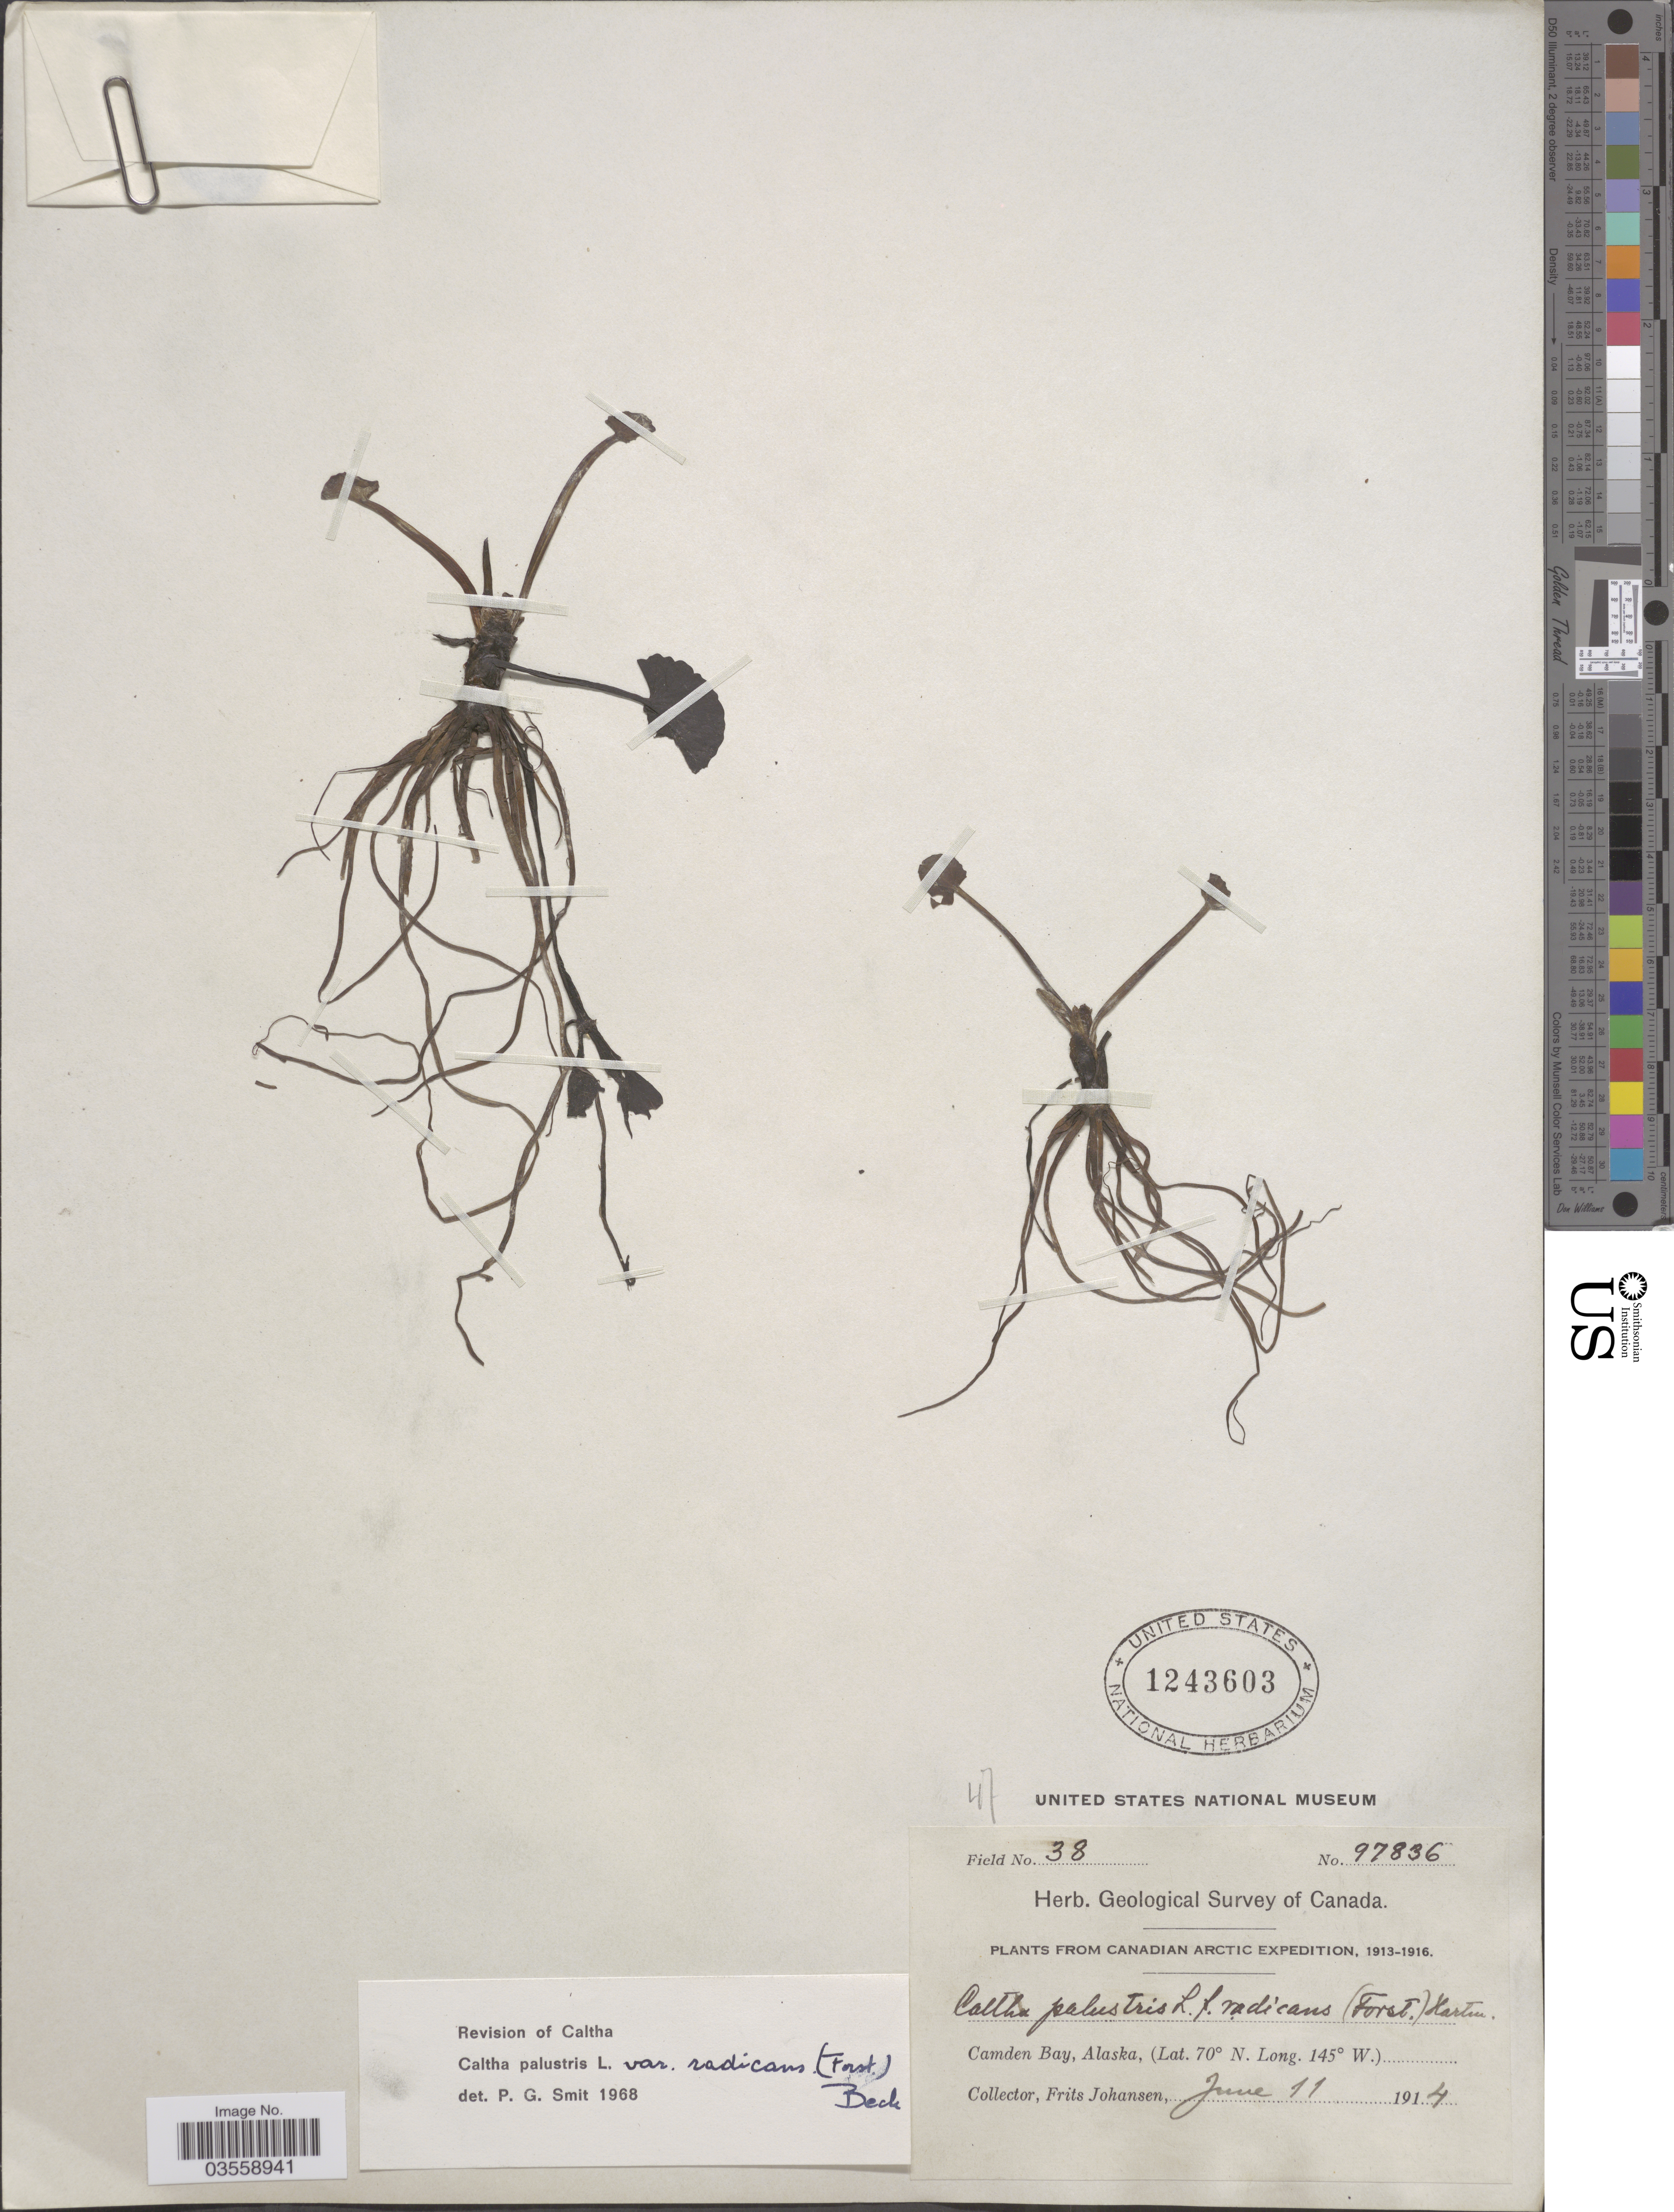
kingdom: Plantae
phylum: Tracheophyta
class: Magnoliopsida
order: Ranunculales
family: Ranunculaceae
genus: Caltha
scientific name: Caltha palustris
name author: L.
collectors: F. Johansen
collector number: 97836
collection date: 1914-06-11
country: United States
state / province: Alaska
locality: Camden Bay.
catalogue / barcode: US 1243603